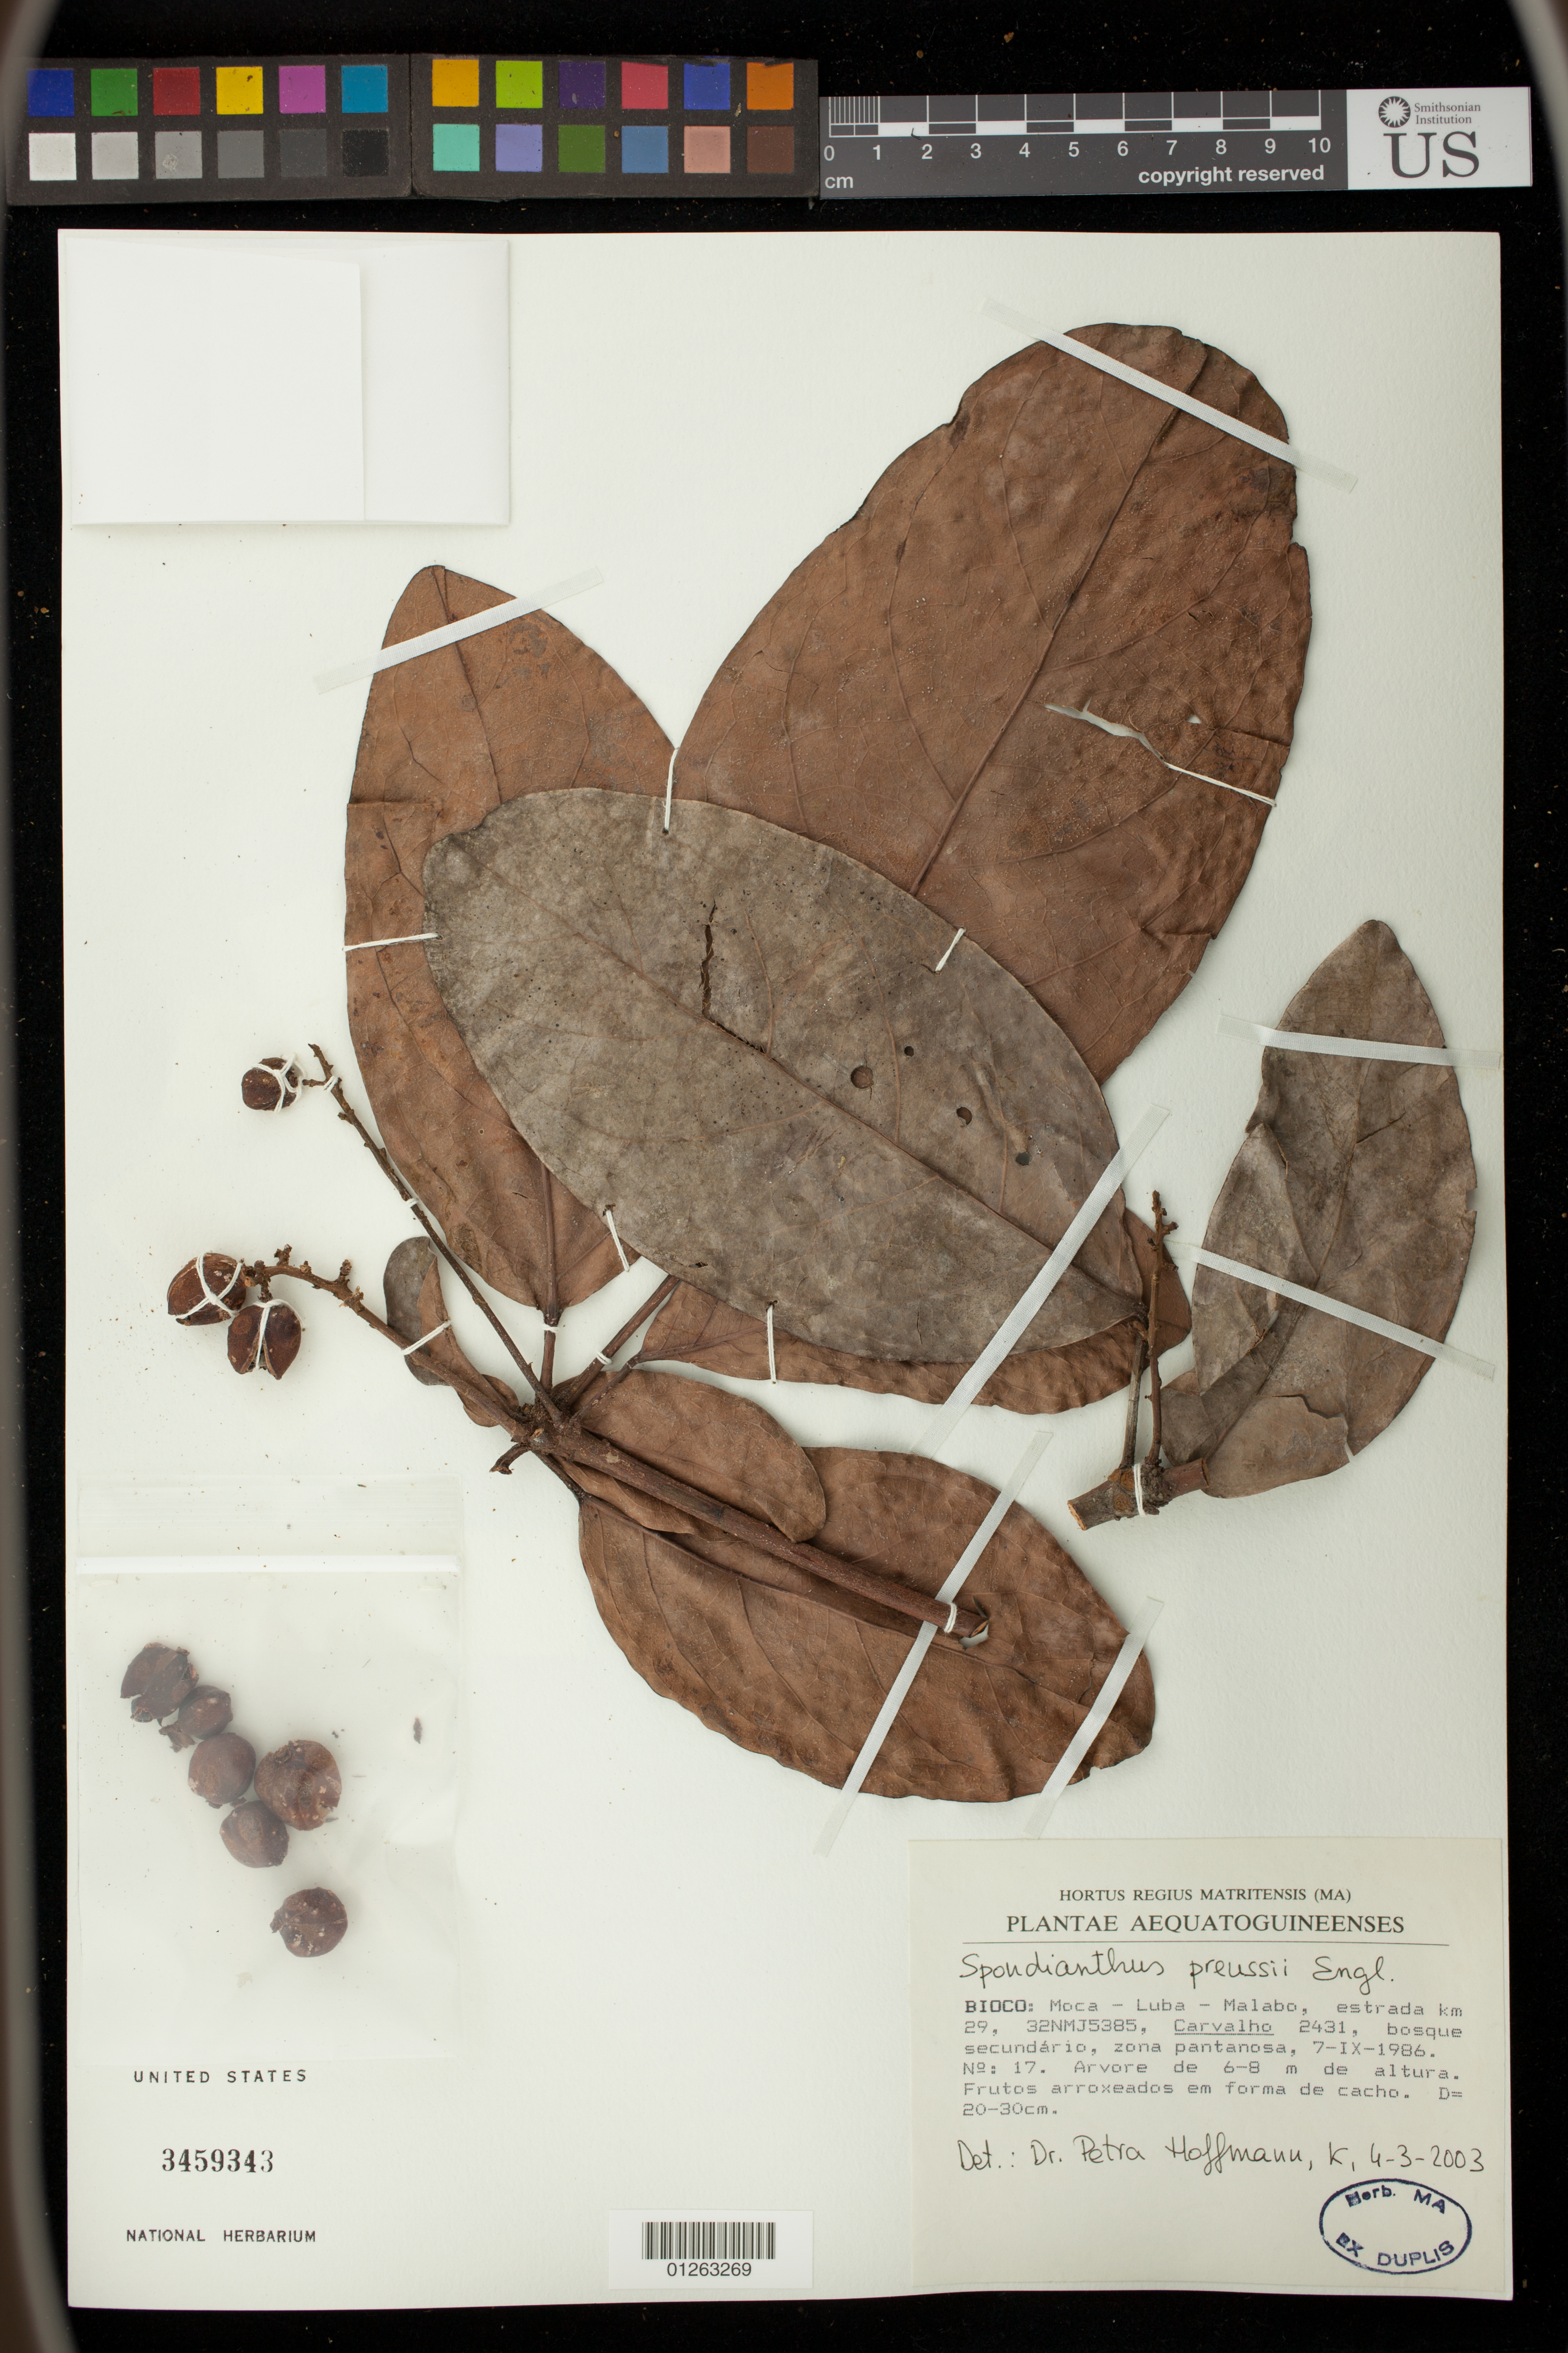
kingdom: Plantae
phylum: Tracheophyta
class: Magnoliopsida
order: Malpighiales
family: Phyllanthaceae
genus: Spondianthus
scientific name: Spondianthus preussii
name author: Engl.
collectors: M. Carvalho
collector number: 2431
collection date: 1986-09-07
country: Equatorial Guinea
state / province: Bioko Sur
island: Bioko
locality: Moca - Luba - Malabo, estrada km 29, 32NMJ5385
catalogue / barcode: US 3459343